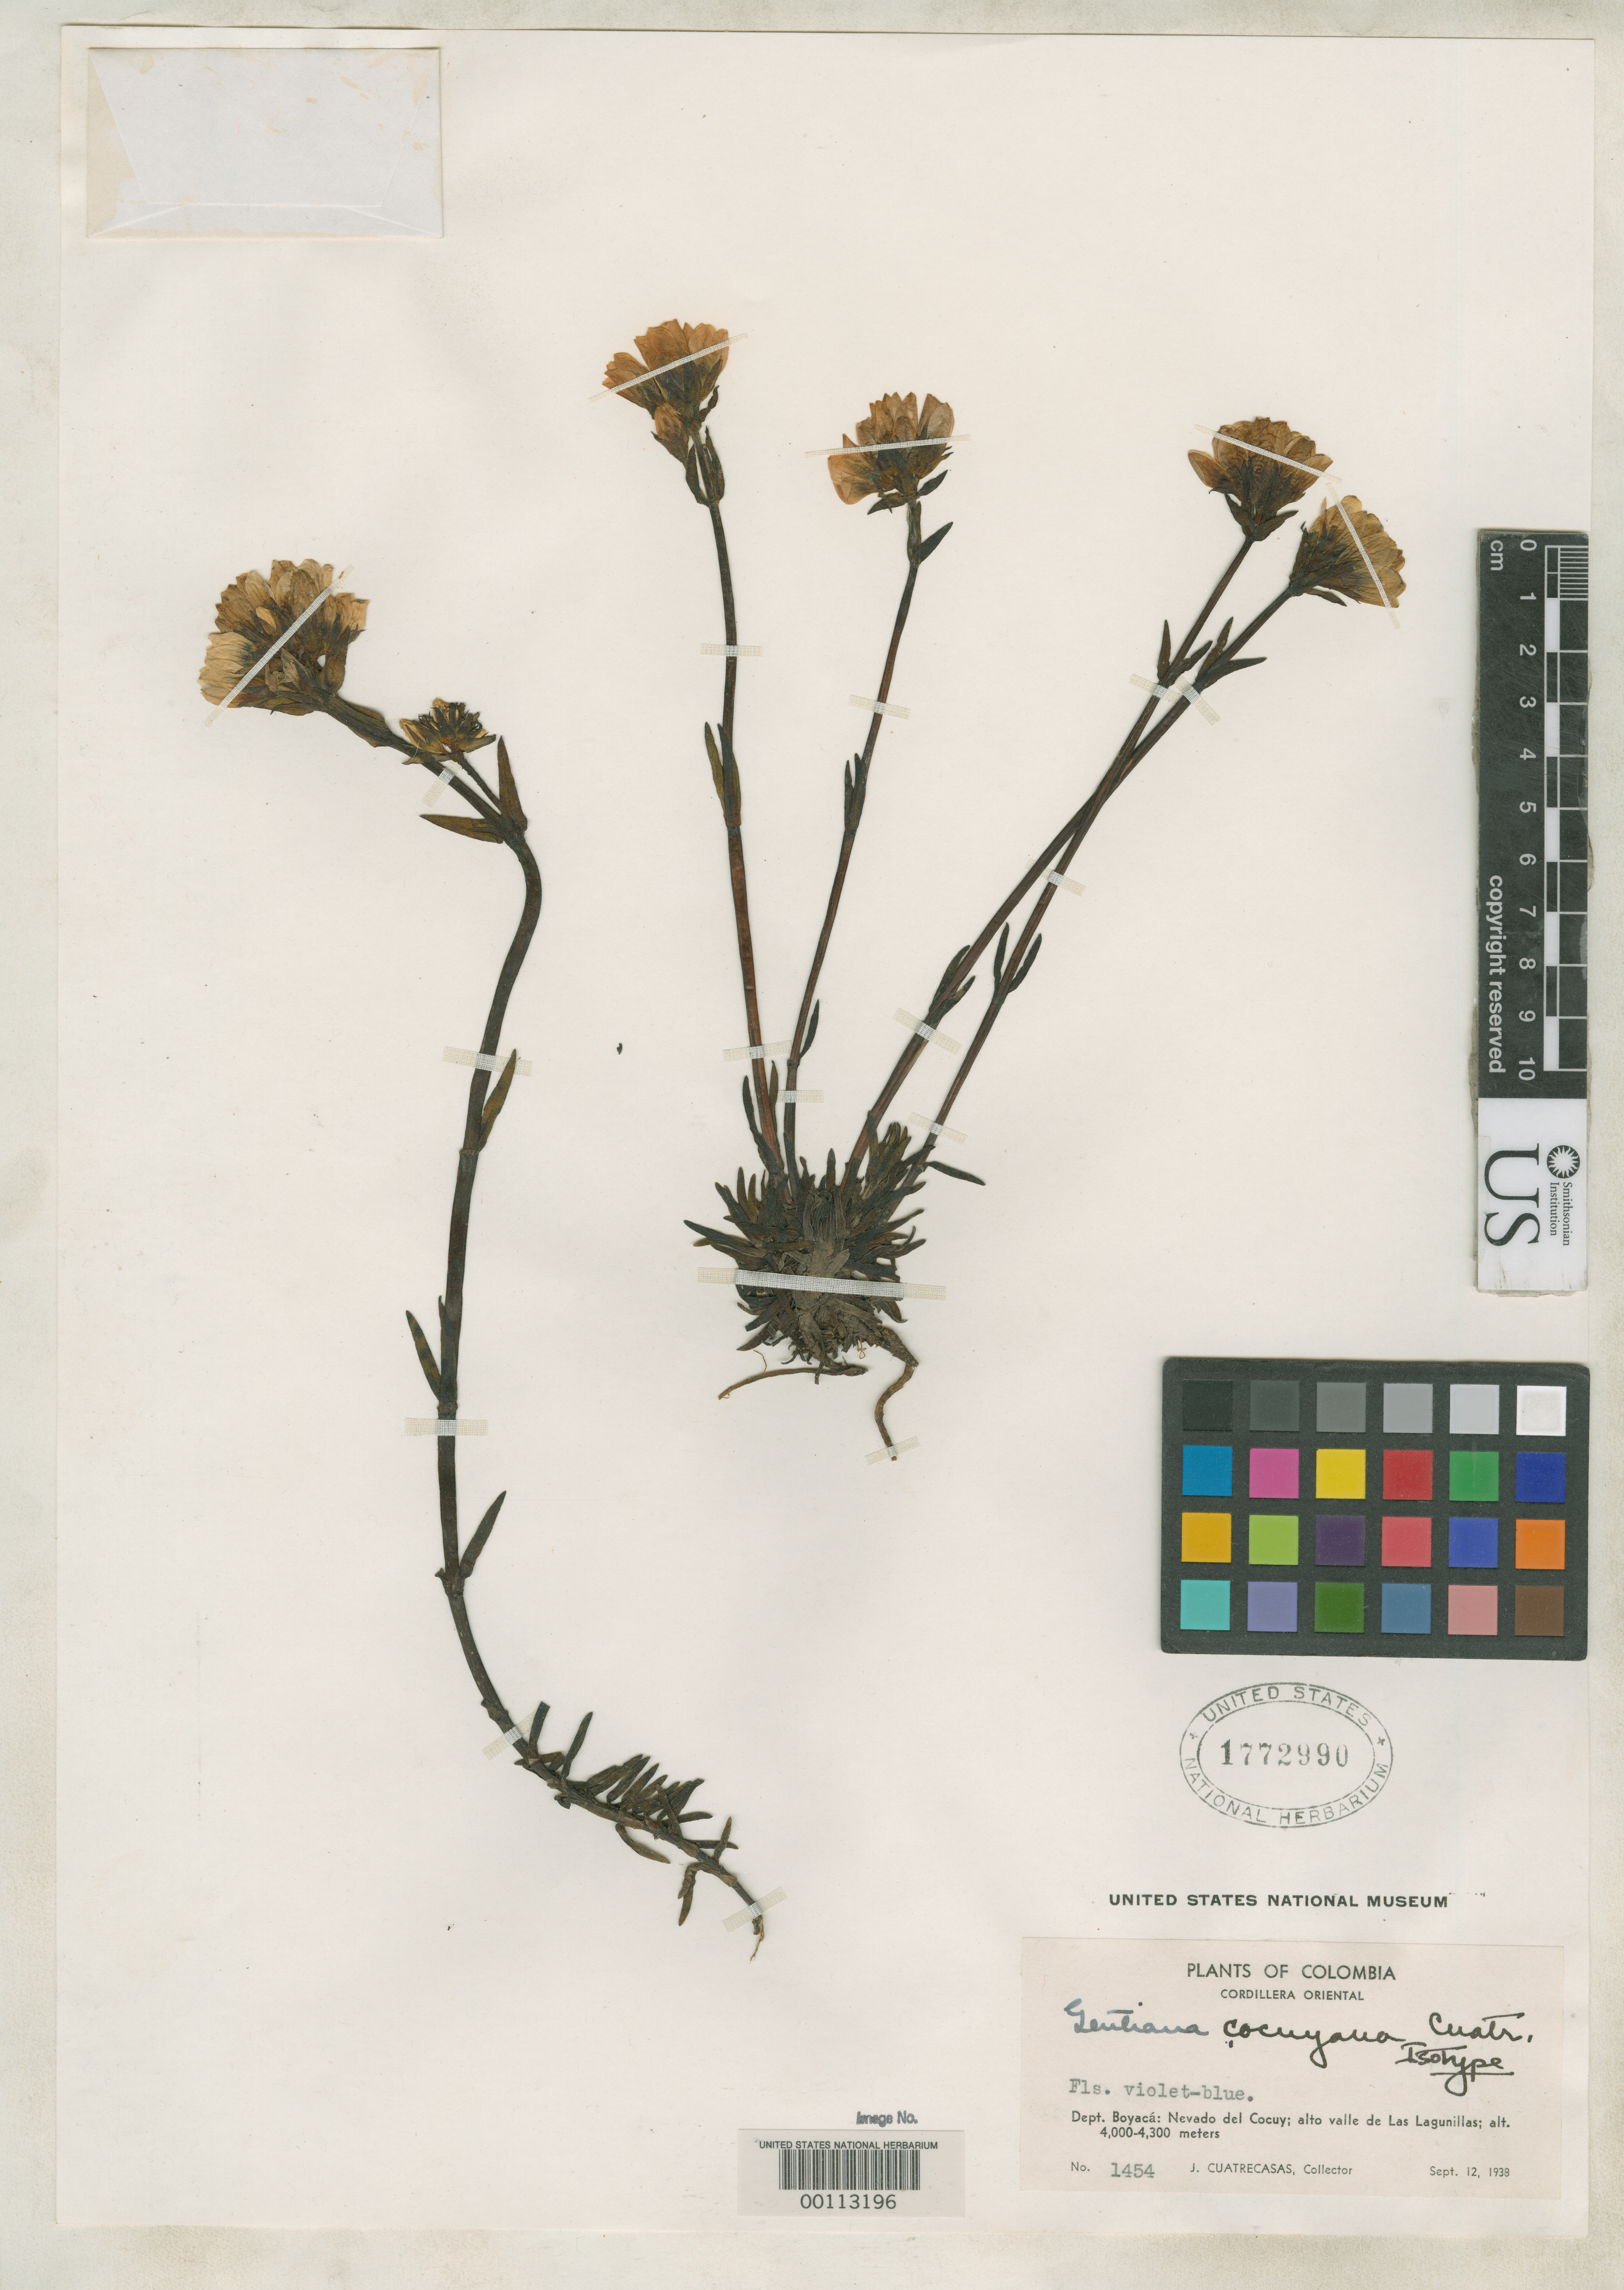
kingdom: Plantae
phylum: Tracheophyta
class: Magnoliopsida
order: Gentianales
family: Gentianaceae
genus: Gentiana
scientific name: Gentiana cocuyana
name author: Cuatrec.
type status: Isotype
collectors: J. Cuatrecasas & H. García Barriga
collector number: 1454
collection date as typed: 12 Sep 1938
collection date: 1938-09-12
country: Colombia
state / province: Boyacá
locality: Nevada del Cocuy, Alto Valle de Las Lagunillas, Cordillera Oriental.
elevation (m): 4000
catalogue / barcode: US 1772990